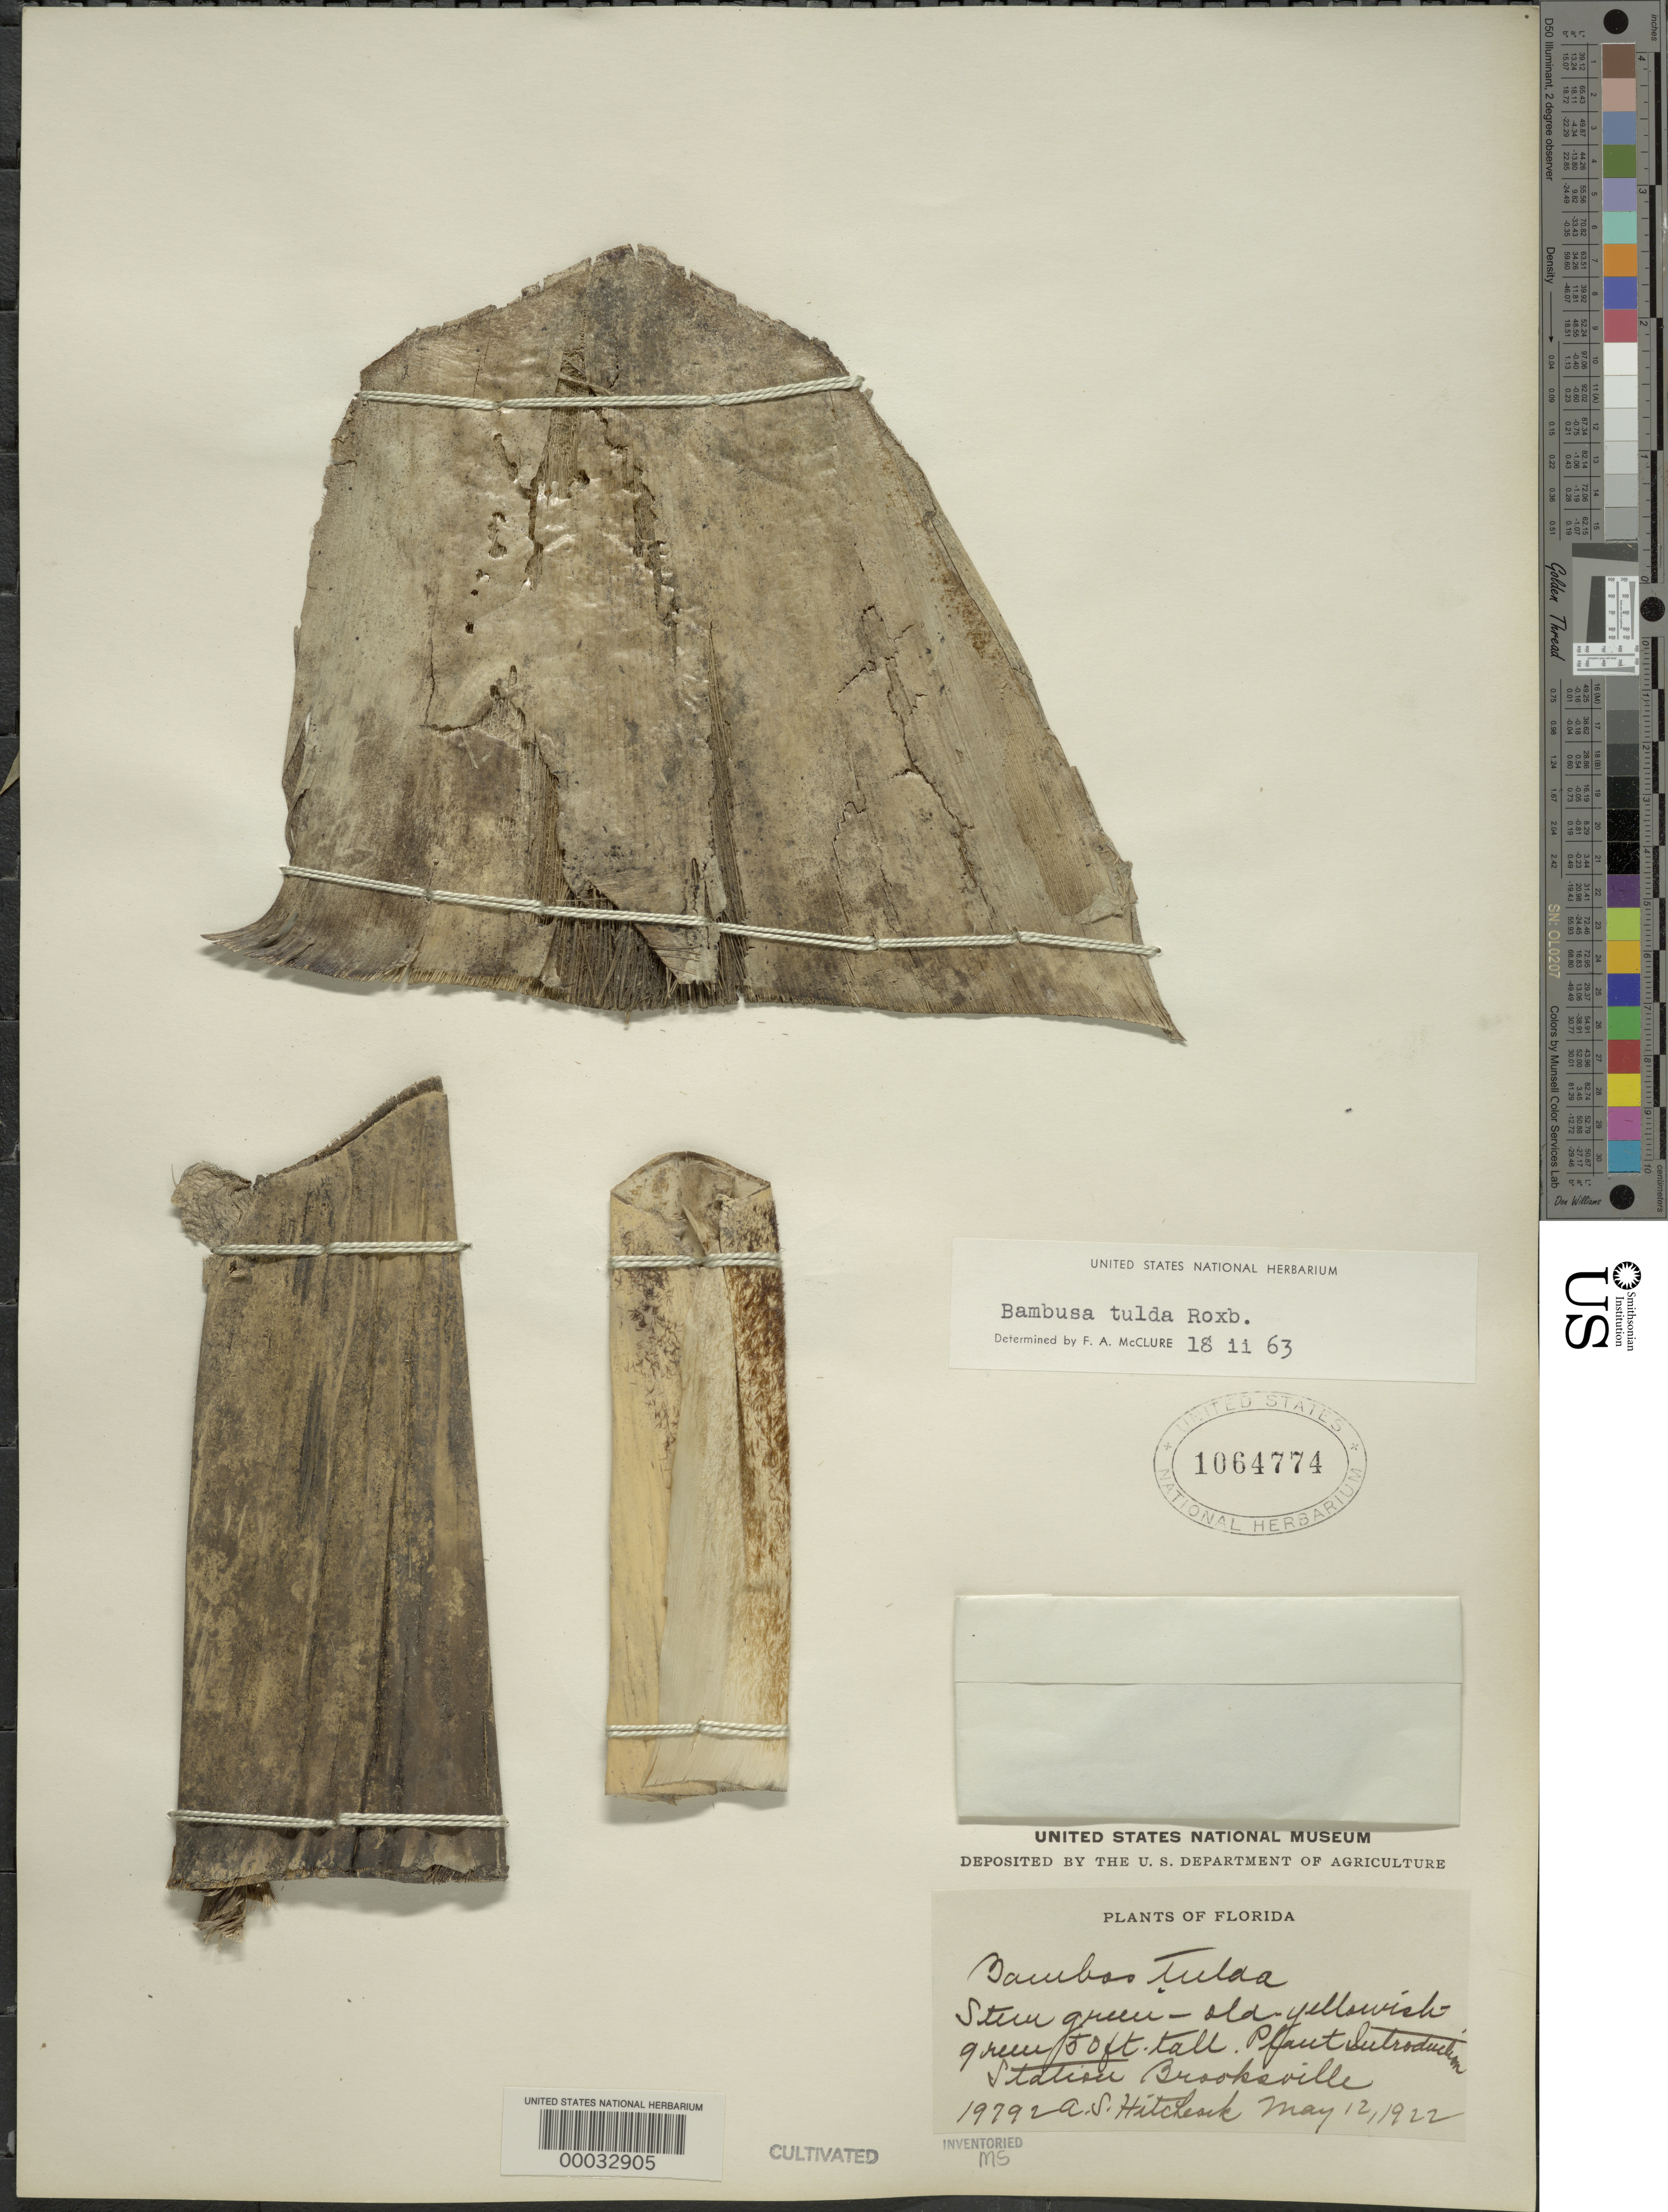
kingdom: Plantae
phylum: Tracheophyta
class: Liliopsida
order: Poales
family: Poaceae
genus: Bambusa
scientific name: Bambusa tulda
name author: Roxb.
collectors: A. S. Hitchcock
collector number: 19792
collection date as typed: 12 May 1922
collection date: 1922-05-12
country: United States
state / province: Florida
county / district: Hernando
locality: Plant introduction station-brooksville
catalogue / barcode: US 1064774